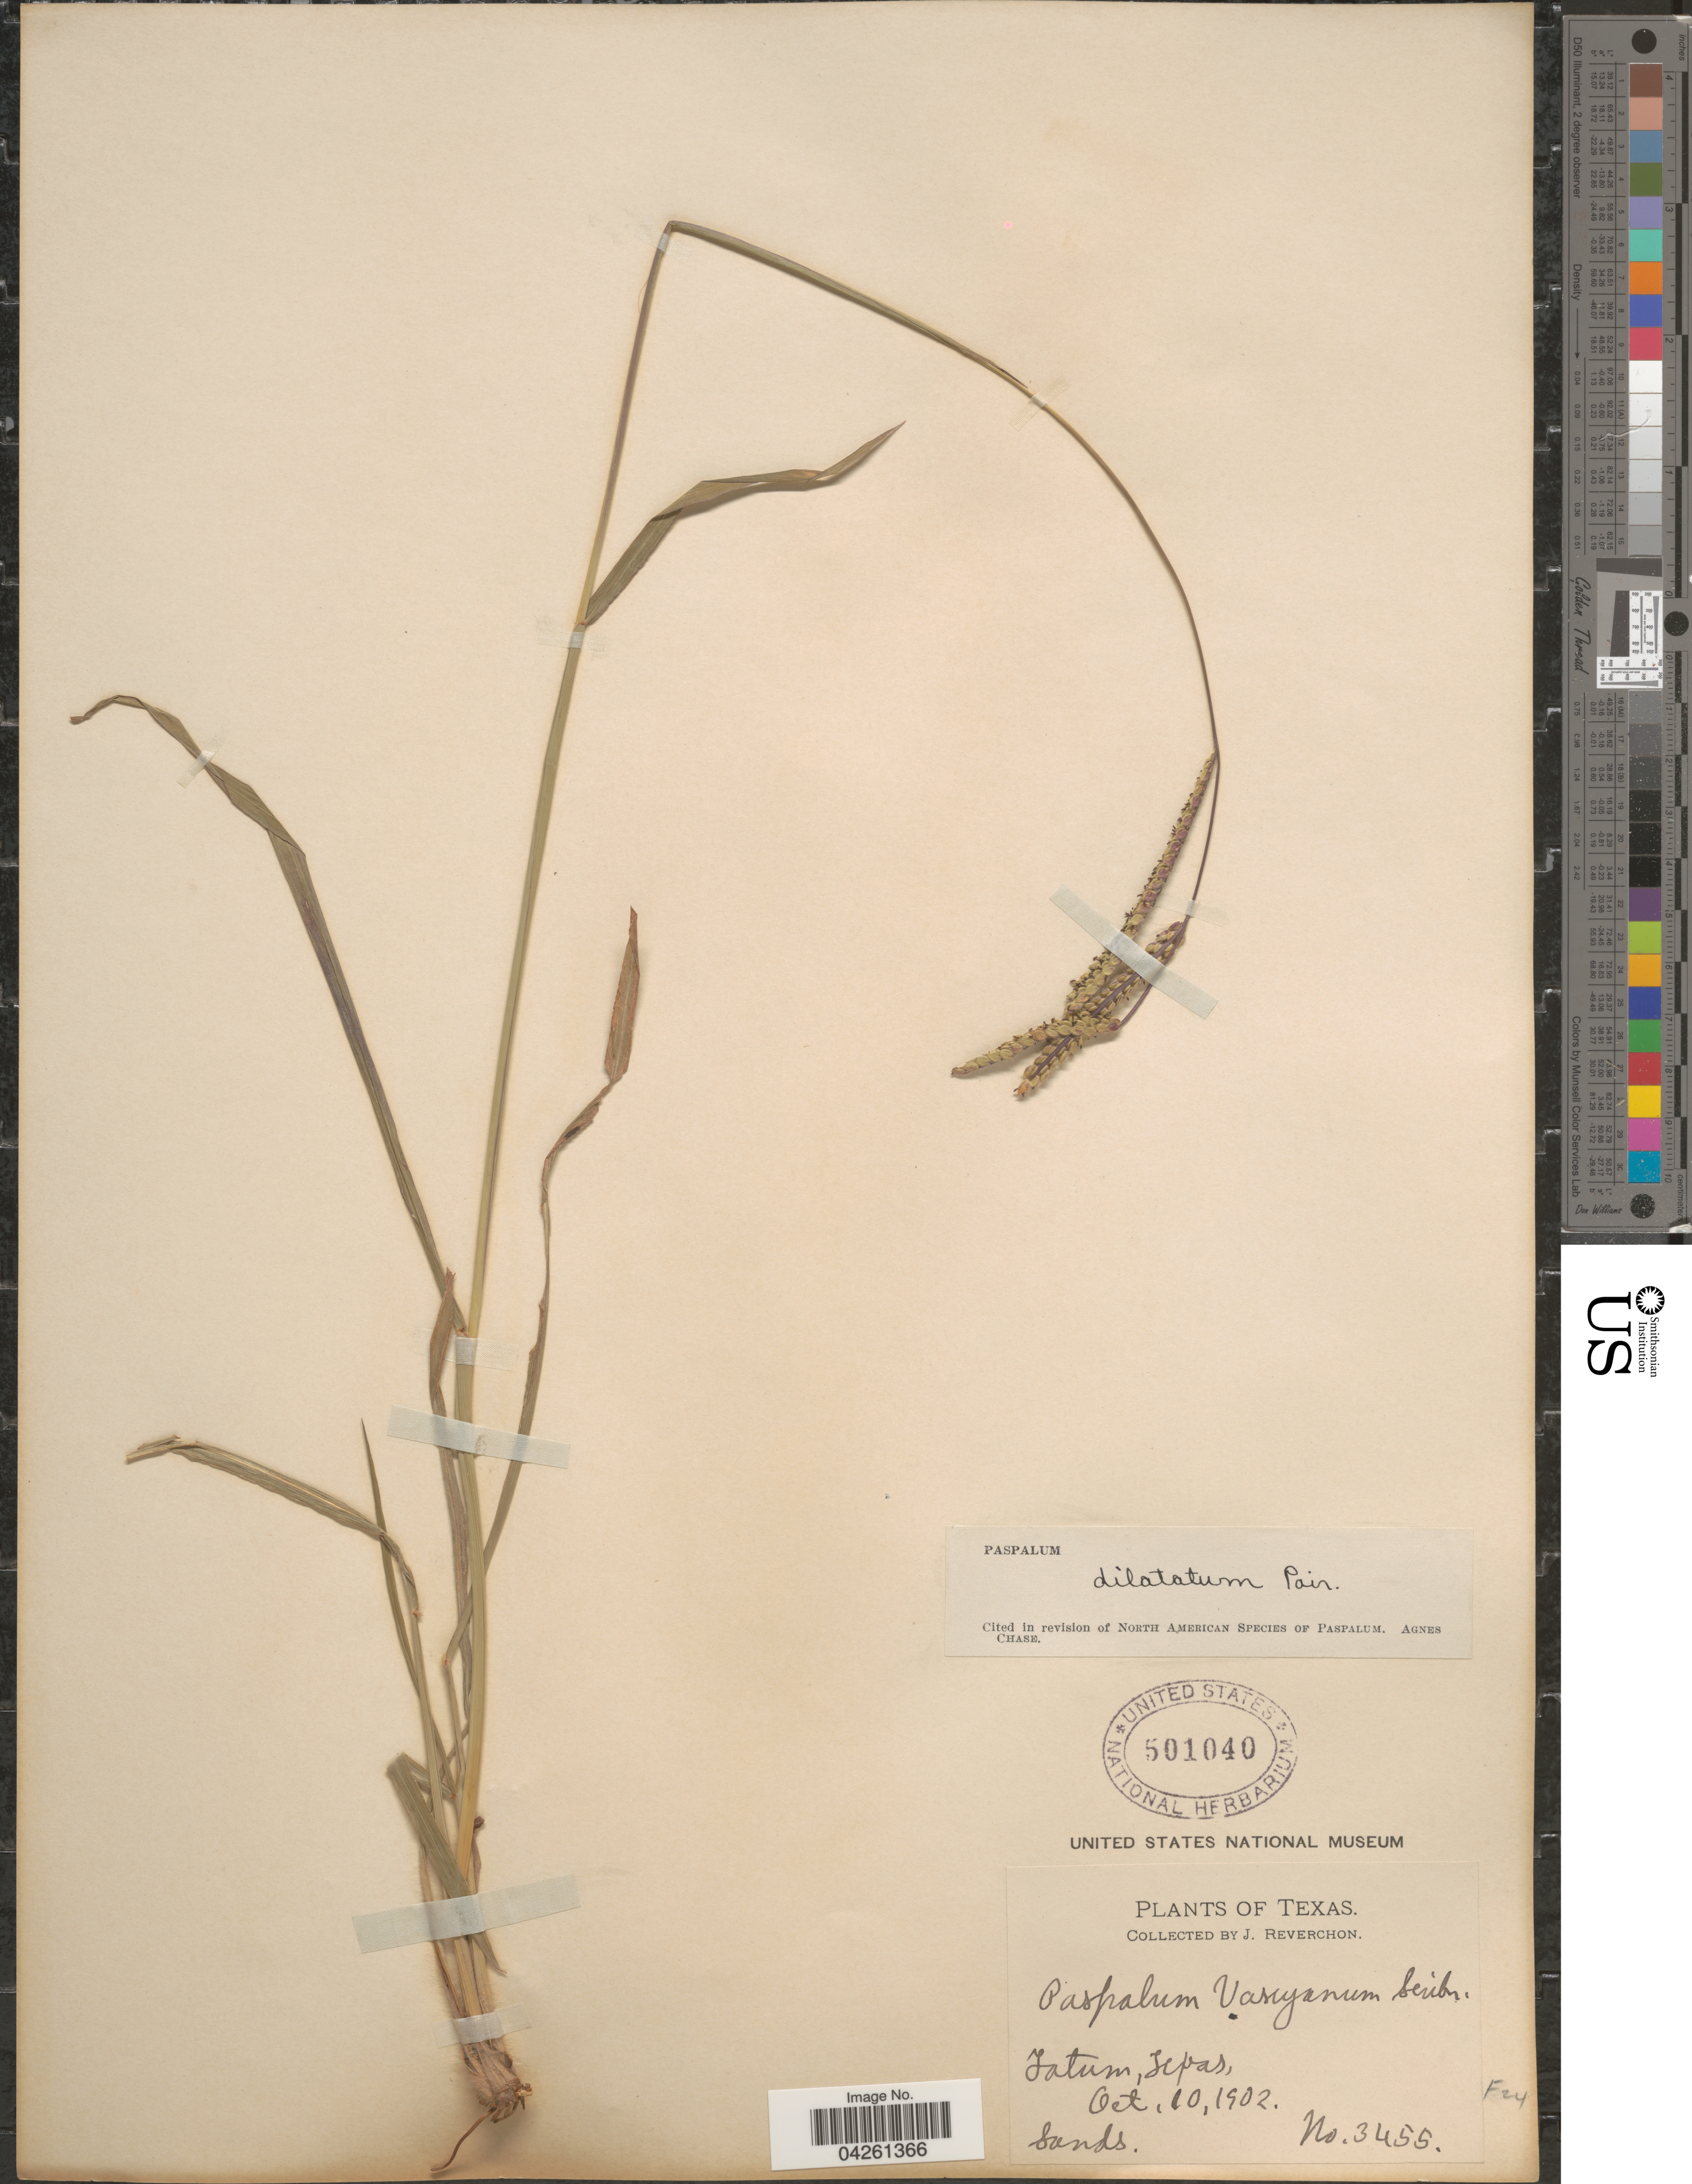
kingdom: Plantae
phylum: Tracheophyta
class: Liliopsida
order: Poales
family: Poaceae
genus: Paspalum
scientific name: Paspalum dilatatum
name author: Poir.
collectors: J. Reverchon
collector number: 3455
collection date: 1902-10-10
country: United States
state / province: Texas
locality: Tatum.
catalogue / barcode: US 501040